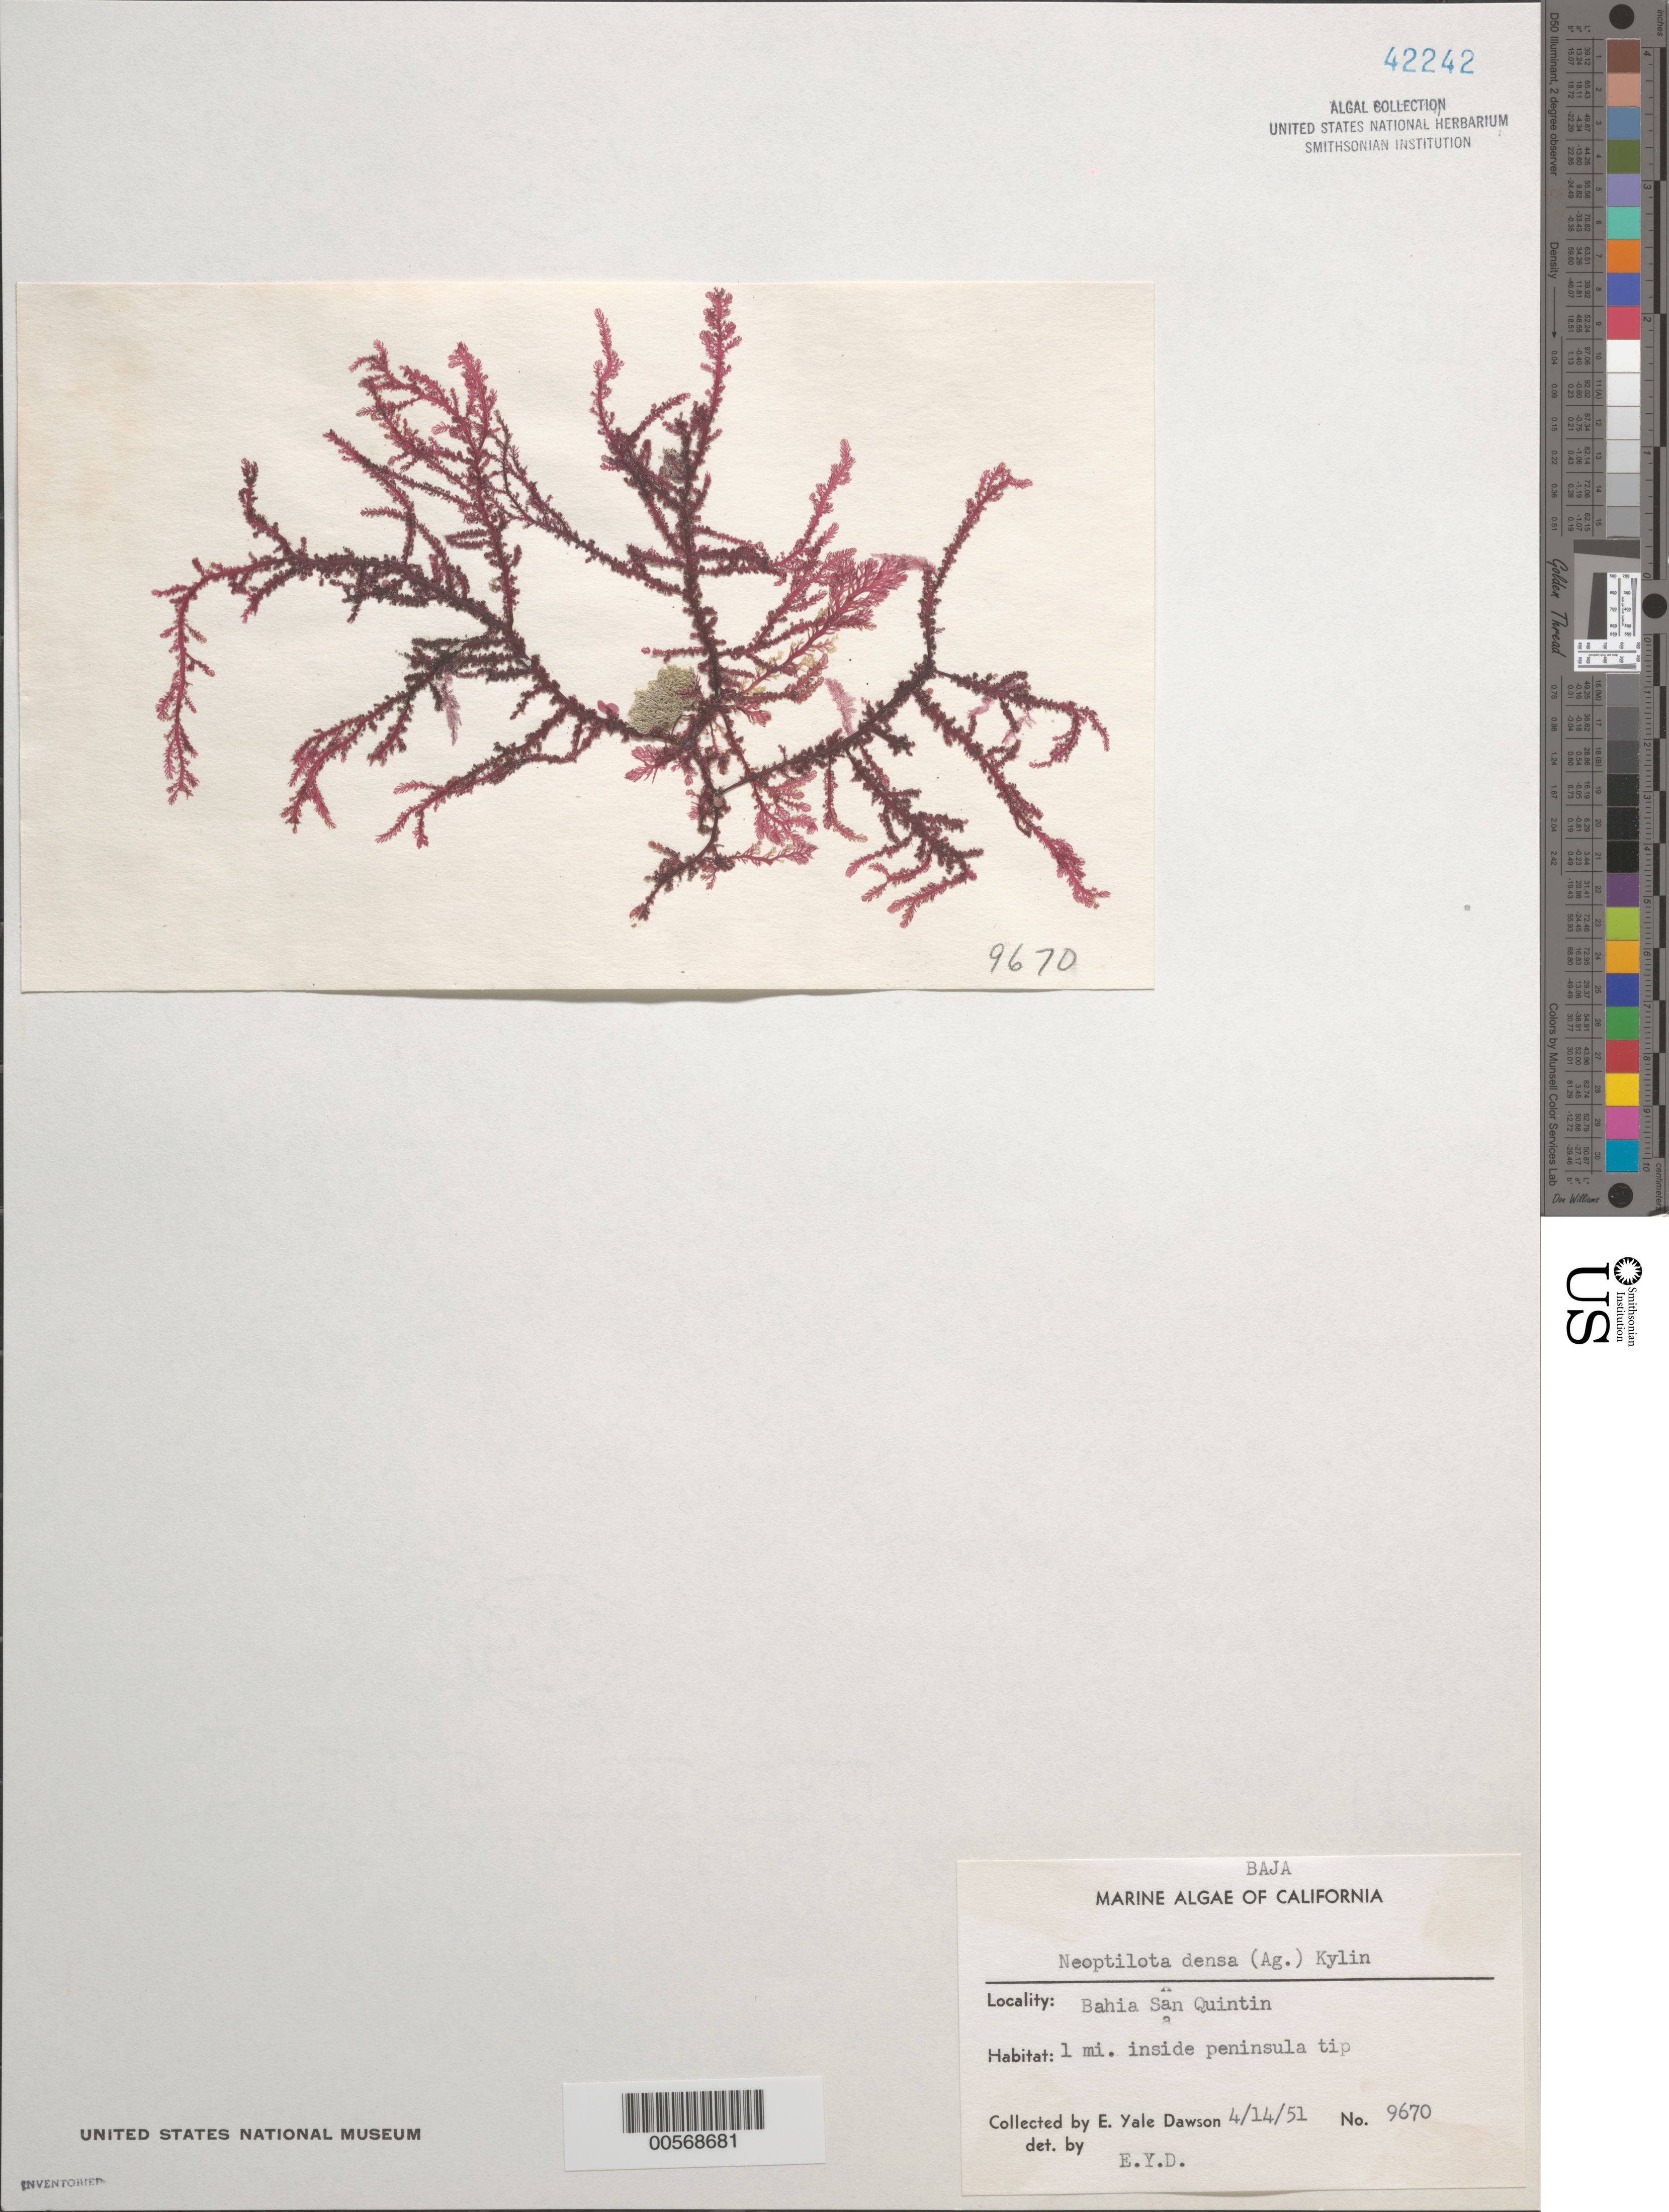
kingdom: Plantae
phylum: Rhodophyta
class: Florideophyceae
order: Ceramiales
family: Wrangeliaceae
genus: Ptilota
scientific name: Ptilota densa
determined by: Algae name updating Project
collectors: E. Y. Dawson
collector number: EYD 9670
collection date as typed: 14 Apr 1951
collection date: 1951-04-14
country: Mexico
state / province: Baja California Norte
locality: Bahia San Quintin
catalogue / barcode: US 42242